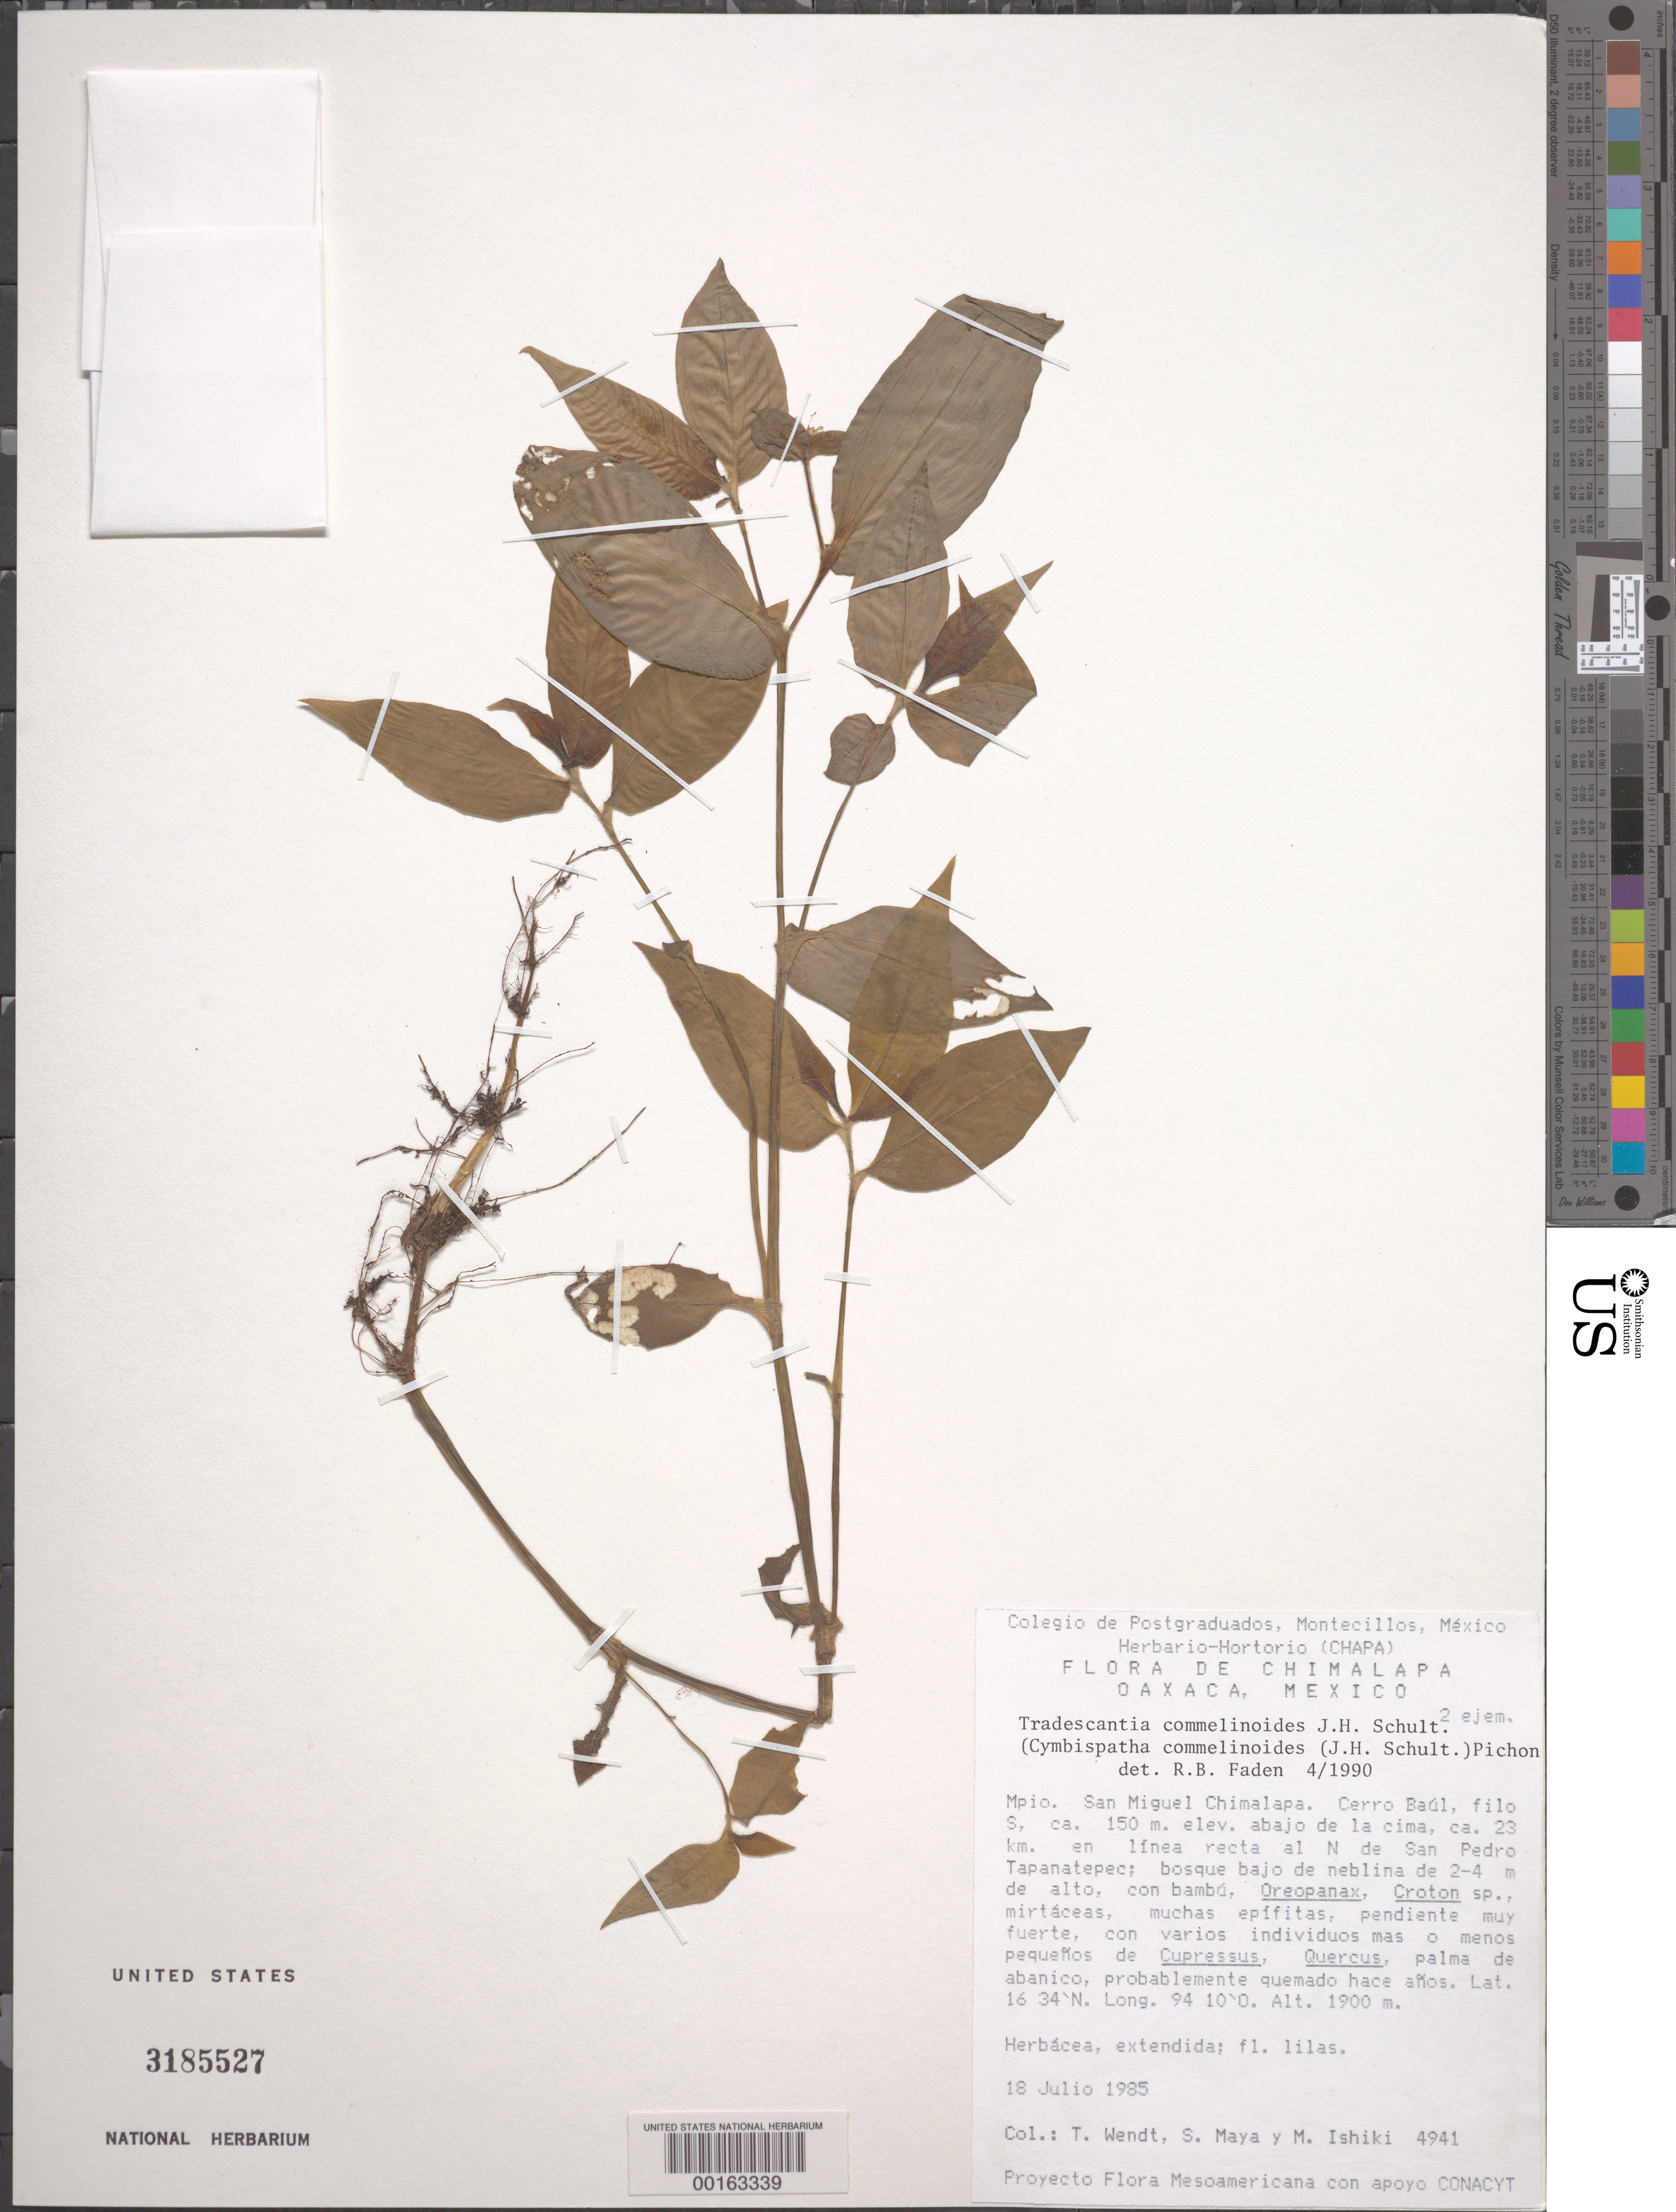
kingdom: Plantae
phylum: Tracheophyta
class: Liliopsida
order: Commelinales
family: Commelinaceae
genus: Tradescantia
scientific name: Tradescantia commelinoides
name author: Schult. & Schult. f.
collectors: T. L. Wendt, S. Maya & M. Ishiki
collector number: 4941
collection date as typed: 18 Jul 1985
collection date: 1985-07-18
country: Mexico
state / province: Oaxaca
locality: San miguel chimalapa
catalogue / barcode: US 3185527